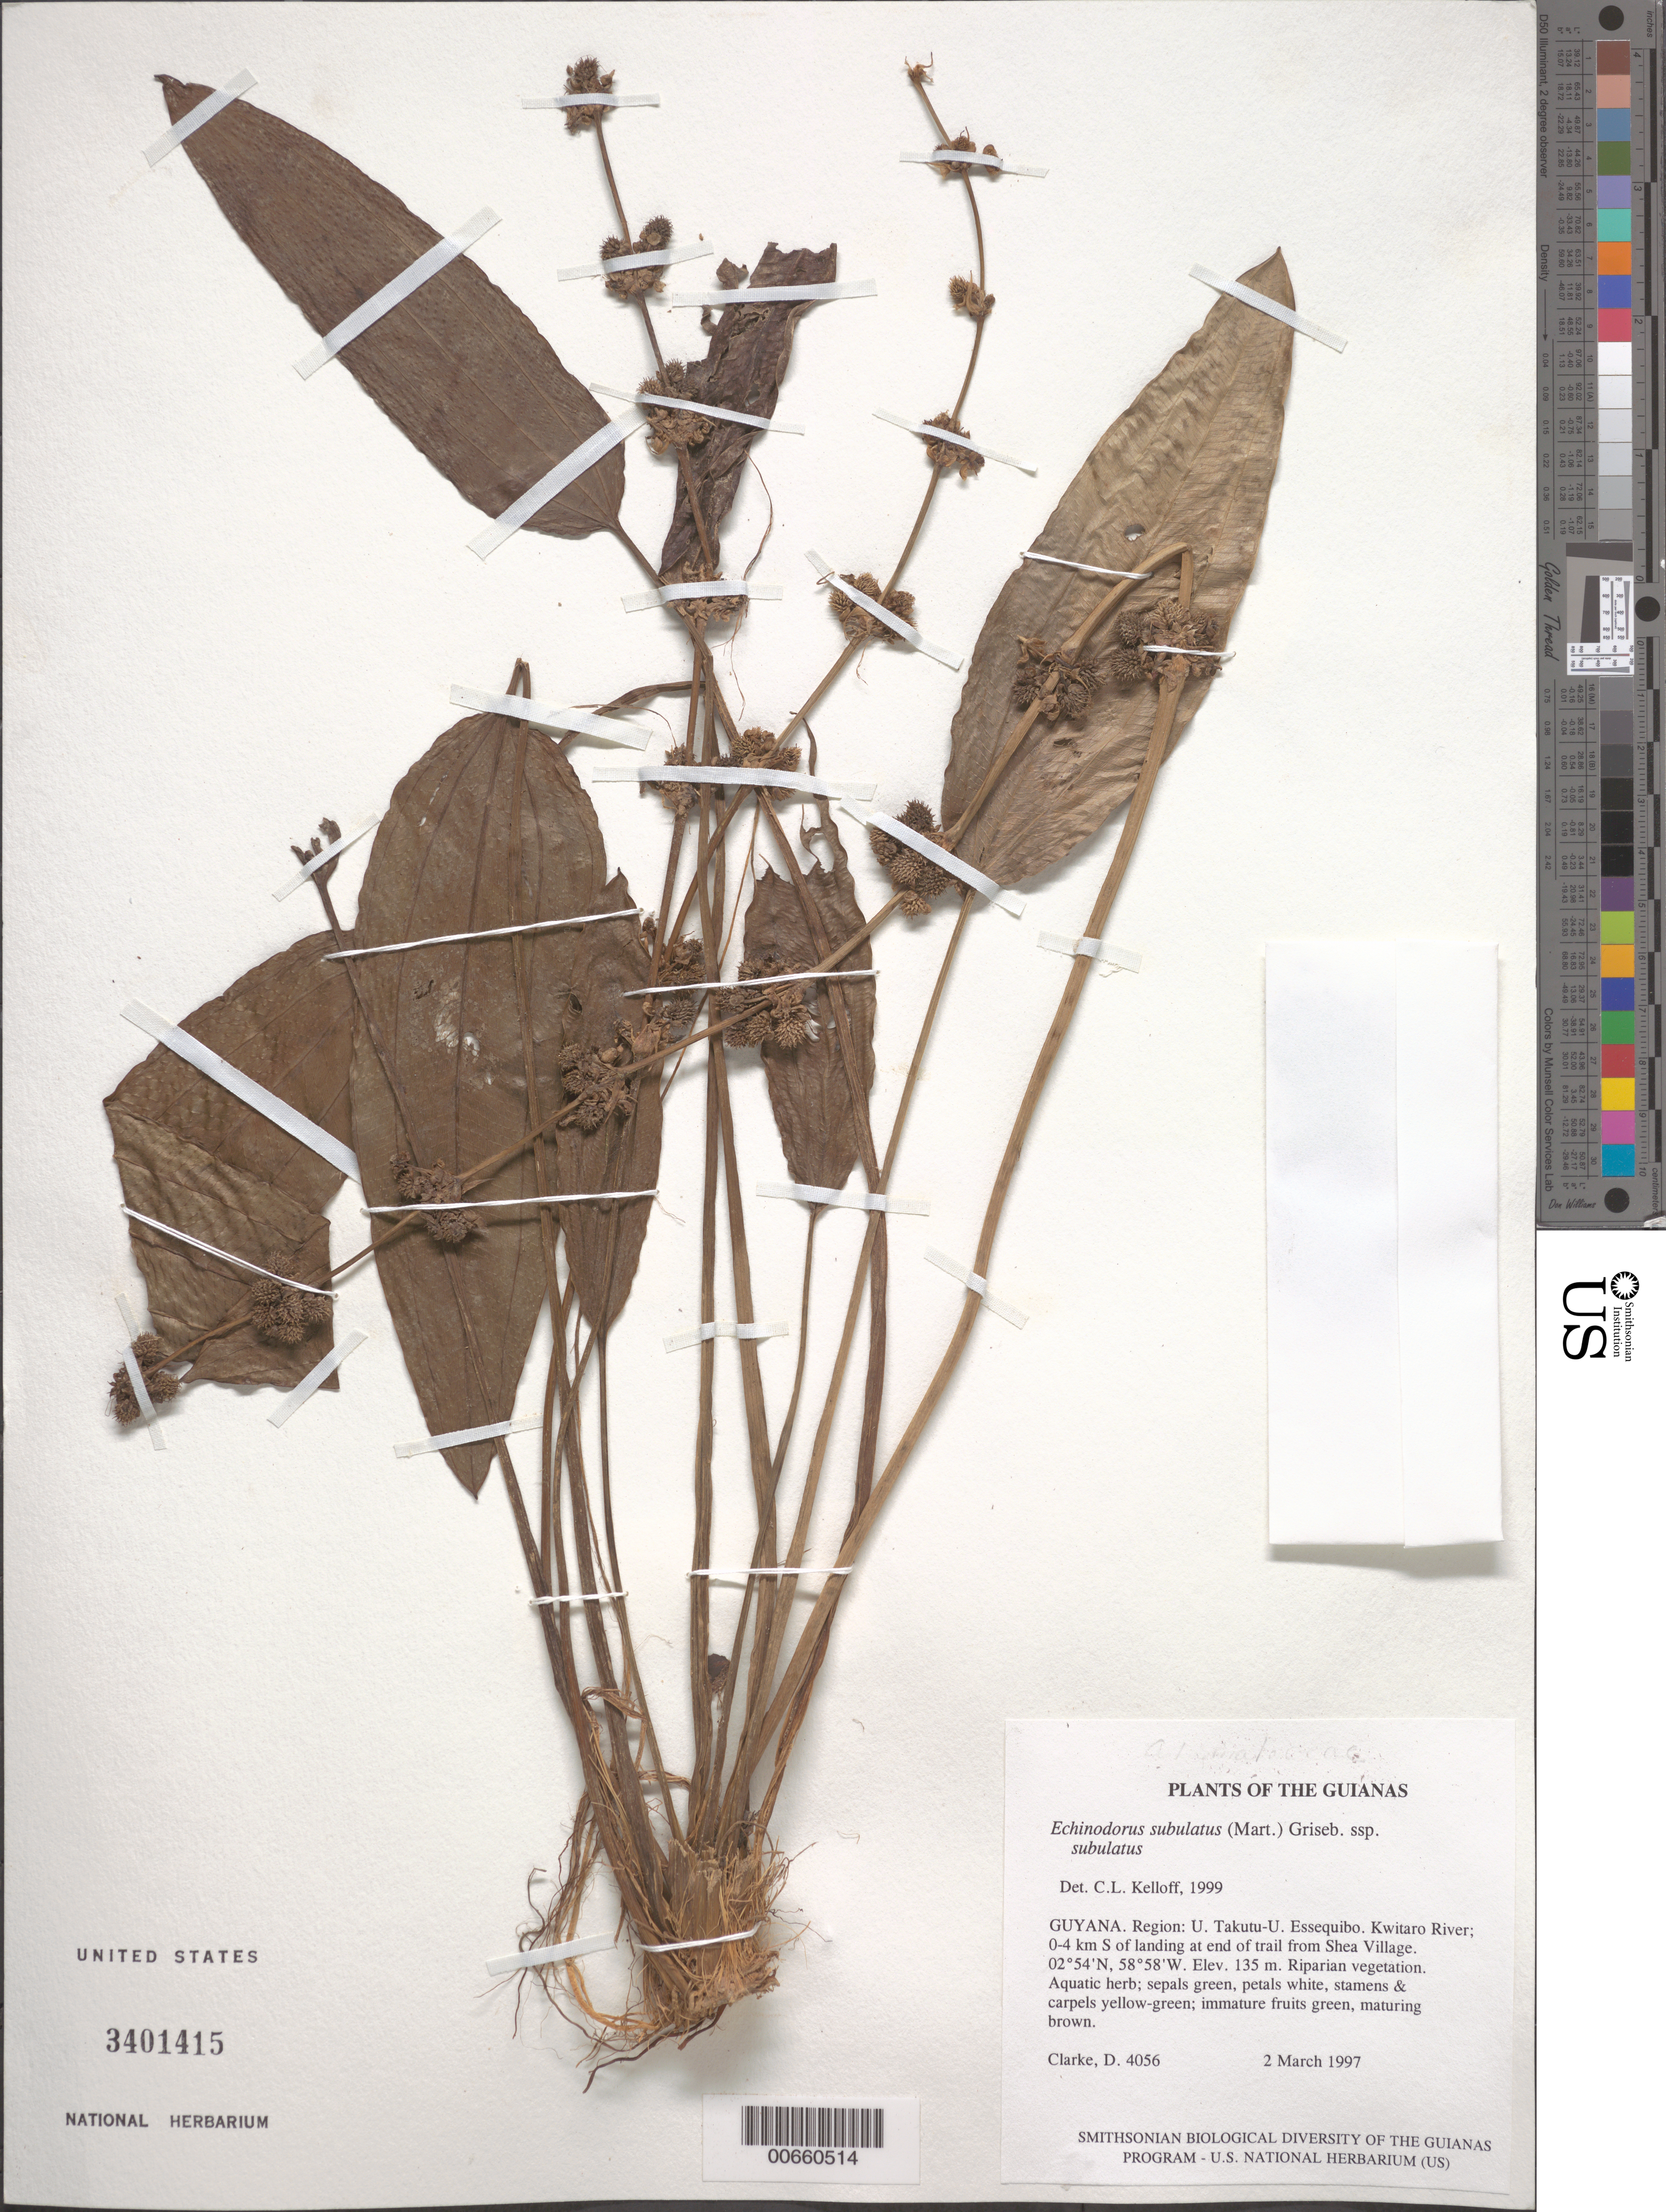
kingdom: Plantae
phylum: Tracheophyta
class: Liliopsida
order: Alismatales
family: Alismataceae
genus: Echinodorus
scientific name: Echinodorus subalatus subsp. subalatus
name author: (Mart.) Griseb.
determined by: Kelloff, Carol L., (US), Smithsonian Institution - National Museum of Natural History (UNITED STATES)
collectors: H. D. Clarke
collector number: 4056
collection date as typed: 2 March 1997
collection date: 1997-03-02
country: Guyana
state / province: U. Takutu-U. Essequibo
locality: Kwitaro River; 0-4 km S of landing at end of trail from Shea Village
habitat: Riparian vegetation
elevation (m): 135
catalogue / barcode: US 3401415